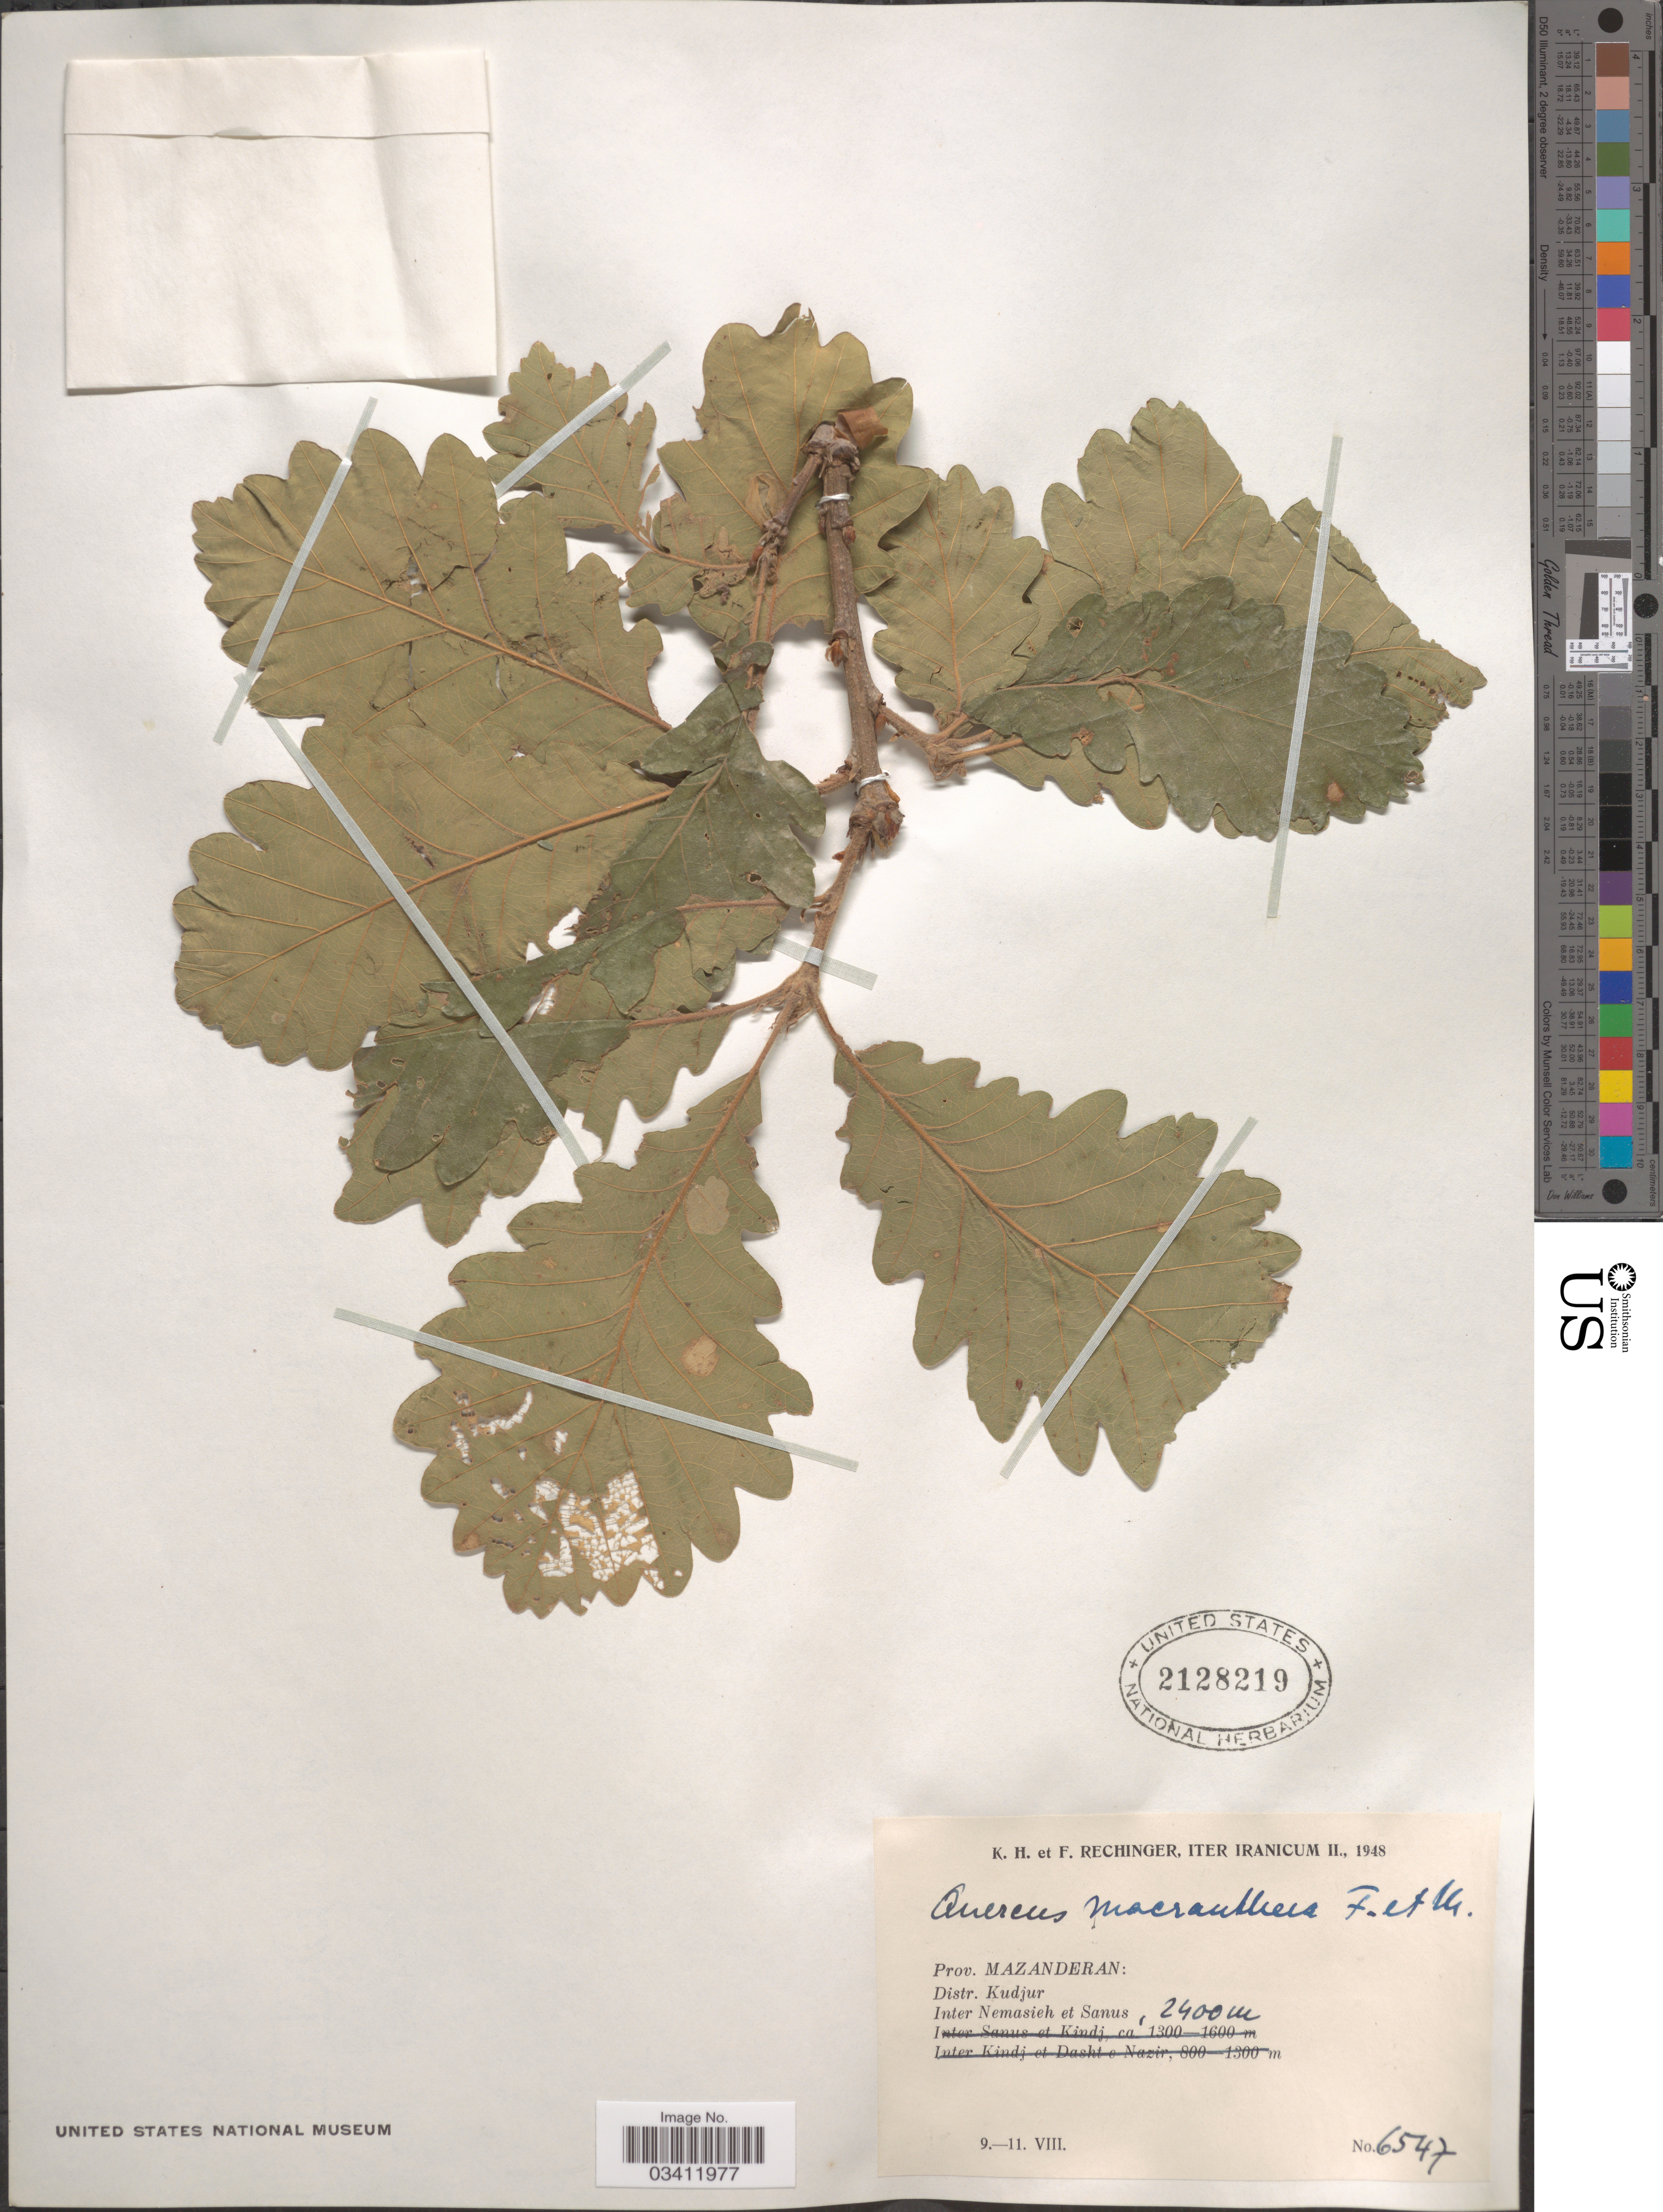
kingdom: Plantae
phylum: Tracheophyta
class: Magnoliopsida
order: Fagales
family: Fagaceae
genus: Quercus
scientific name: Quercus macranthera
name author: Fisch. & C.A. Mey. ex Hohen.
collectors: K. H. Rechinger & F. Rechinger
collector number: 6547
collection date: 1948-08-09/1948-08-11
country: Iran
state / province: Mazandaran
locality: Prov. Mazanderan: Distr. Kudjur. Inter Nemasieh et Sanus.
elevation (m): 2400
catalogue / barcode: US 2128219